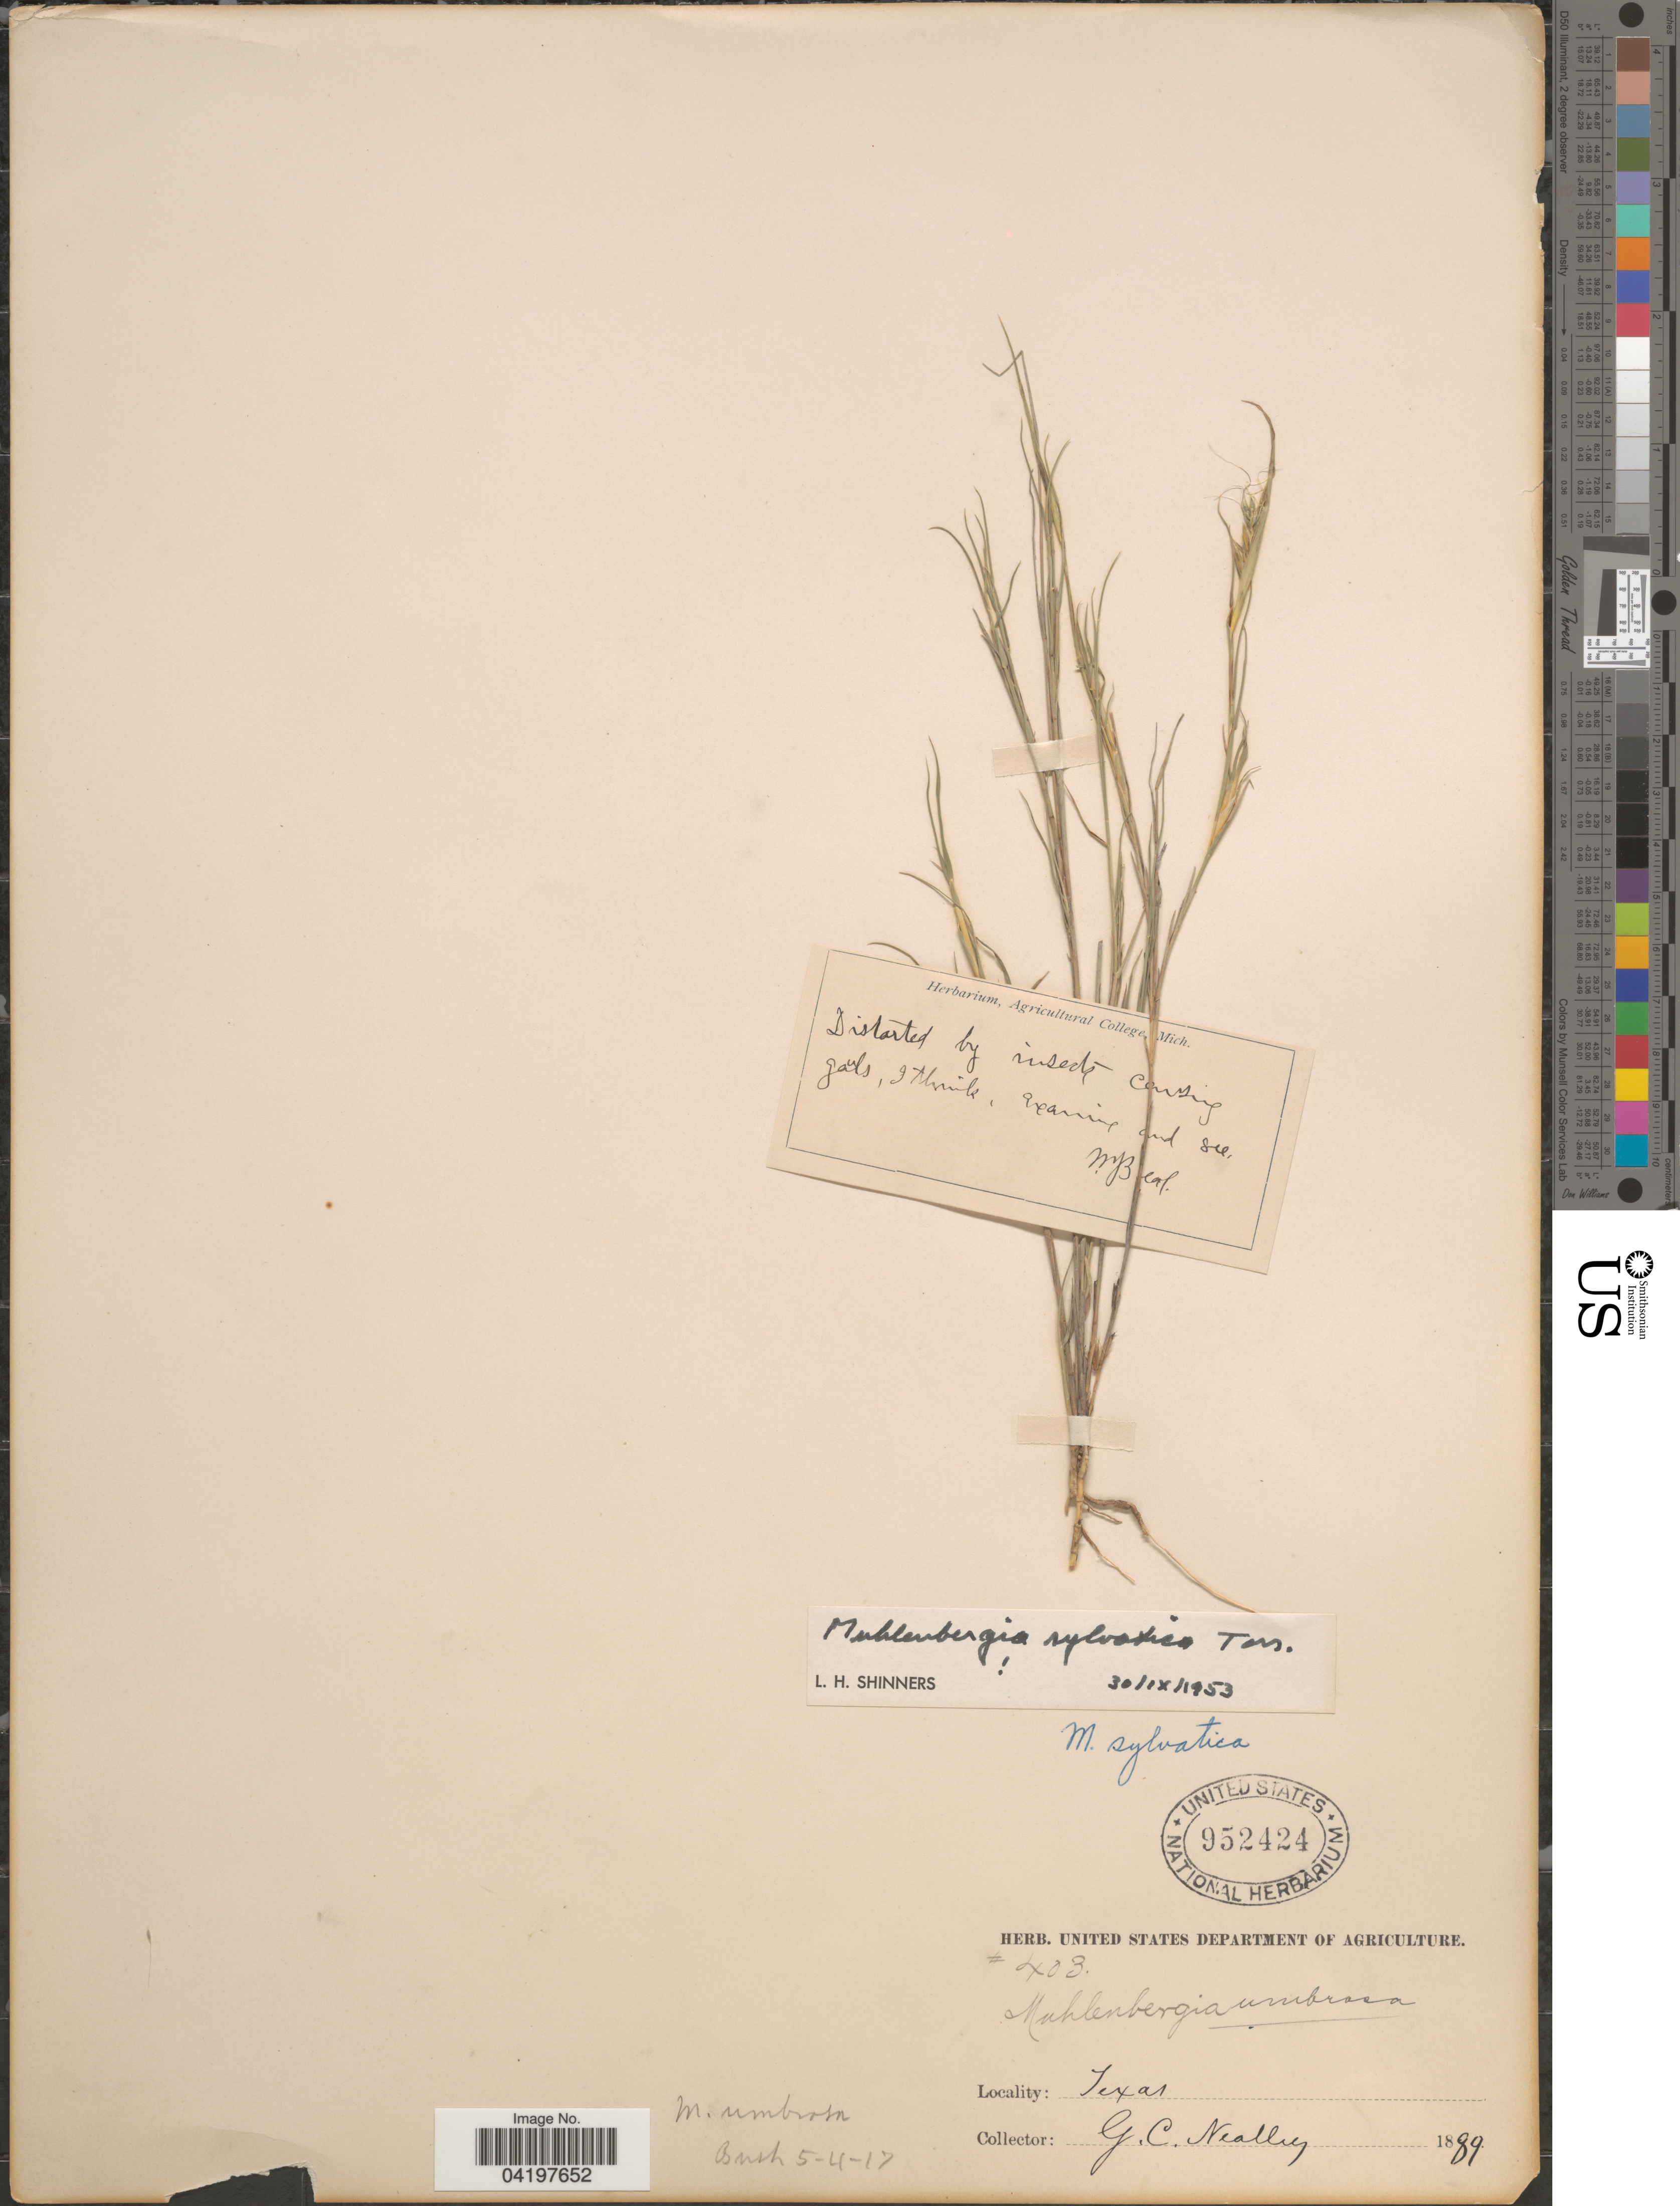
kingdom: Plantae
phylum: Tracheophyta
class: Liliopsida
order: Poales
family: Poaceae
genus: Muhlenbergia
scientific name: Muhlenbergia sylvatica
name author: (Torr.) Torr. ex A. Gray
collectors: G. C. Nealley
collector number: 403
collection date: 1889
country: United States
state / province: Texas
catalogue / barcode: US 952424